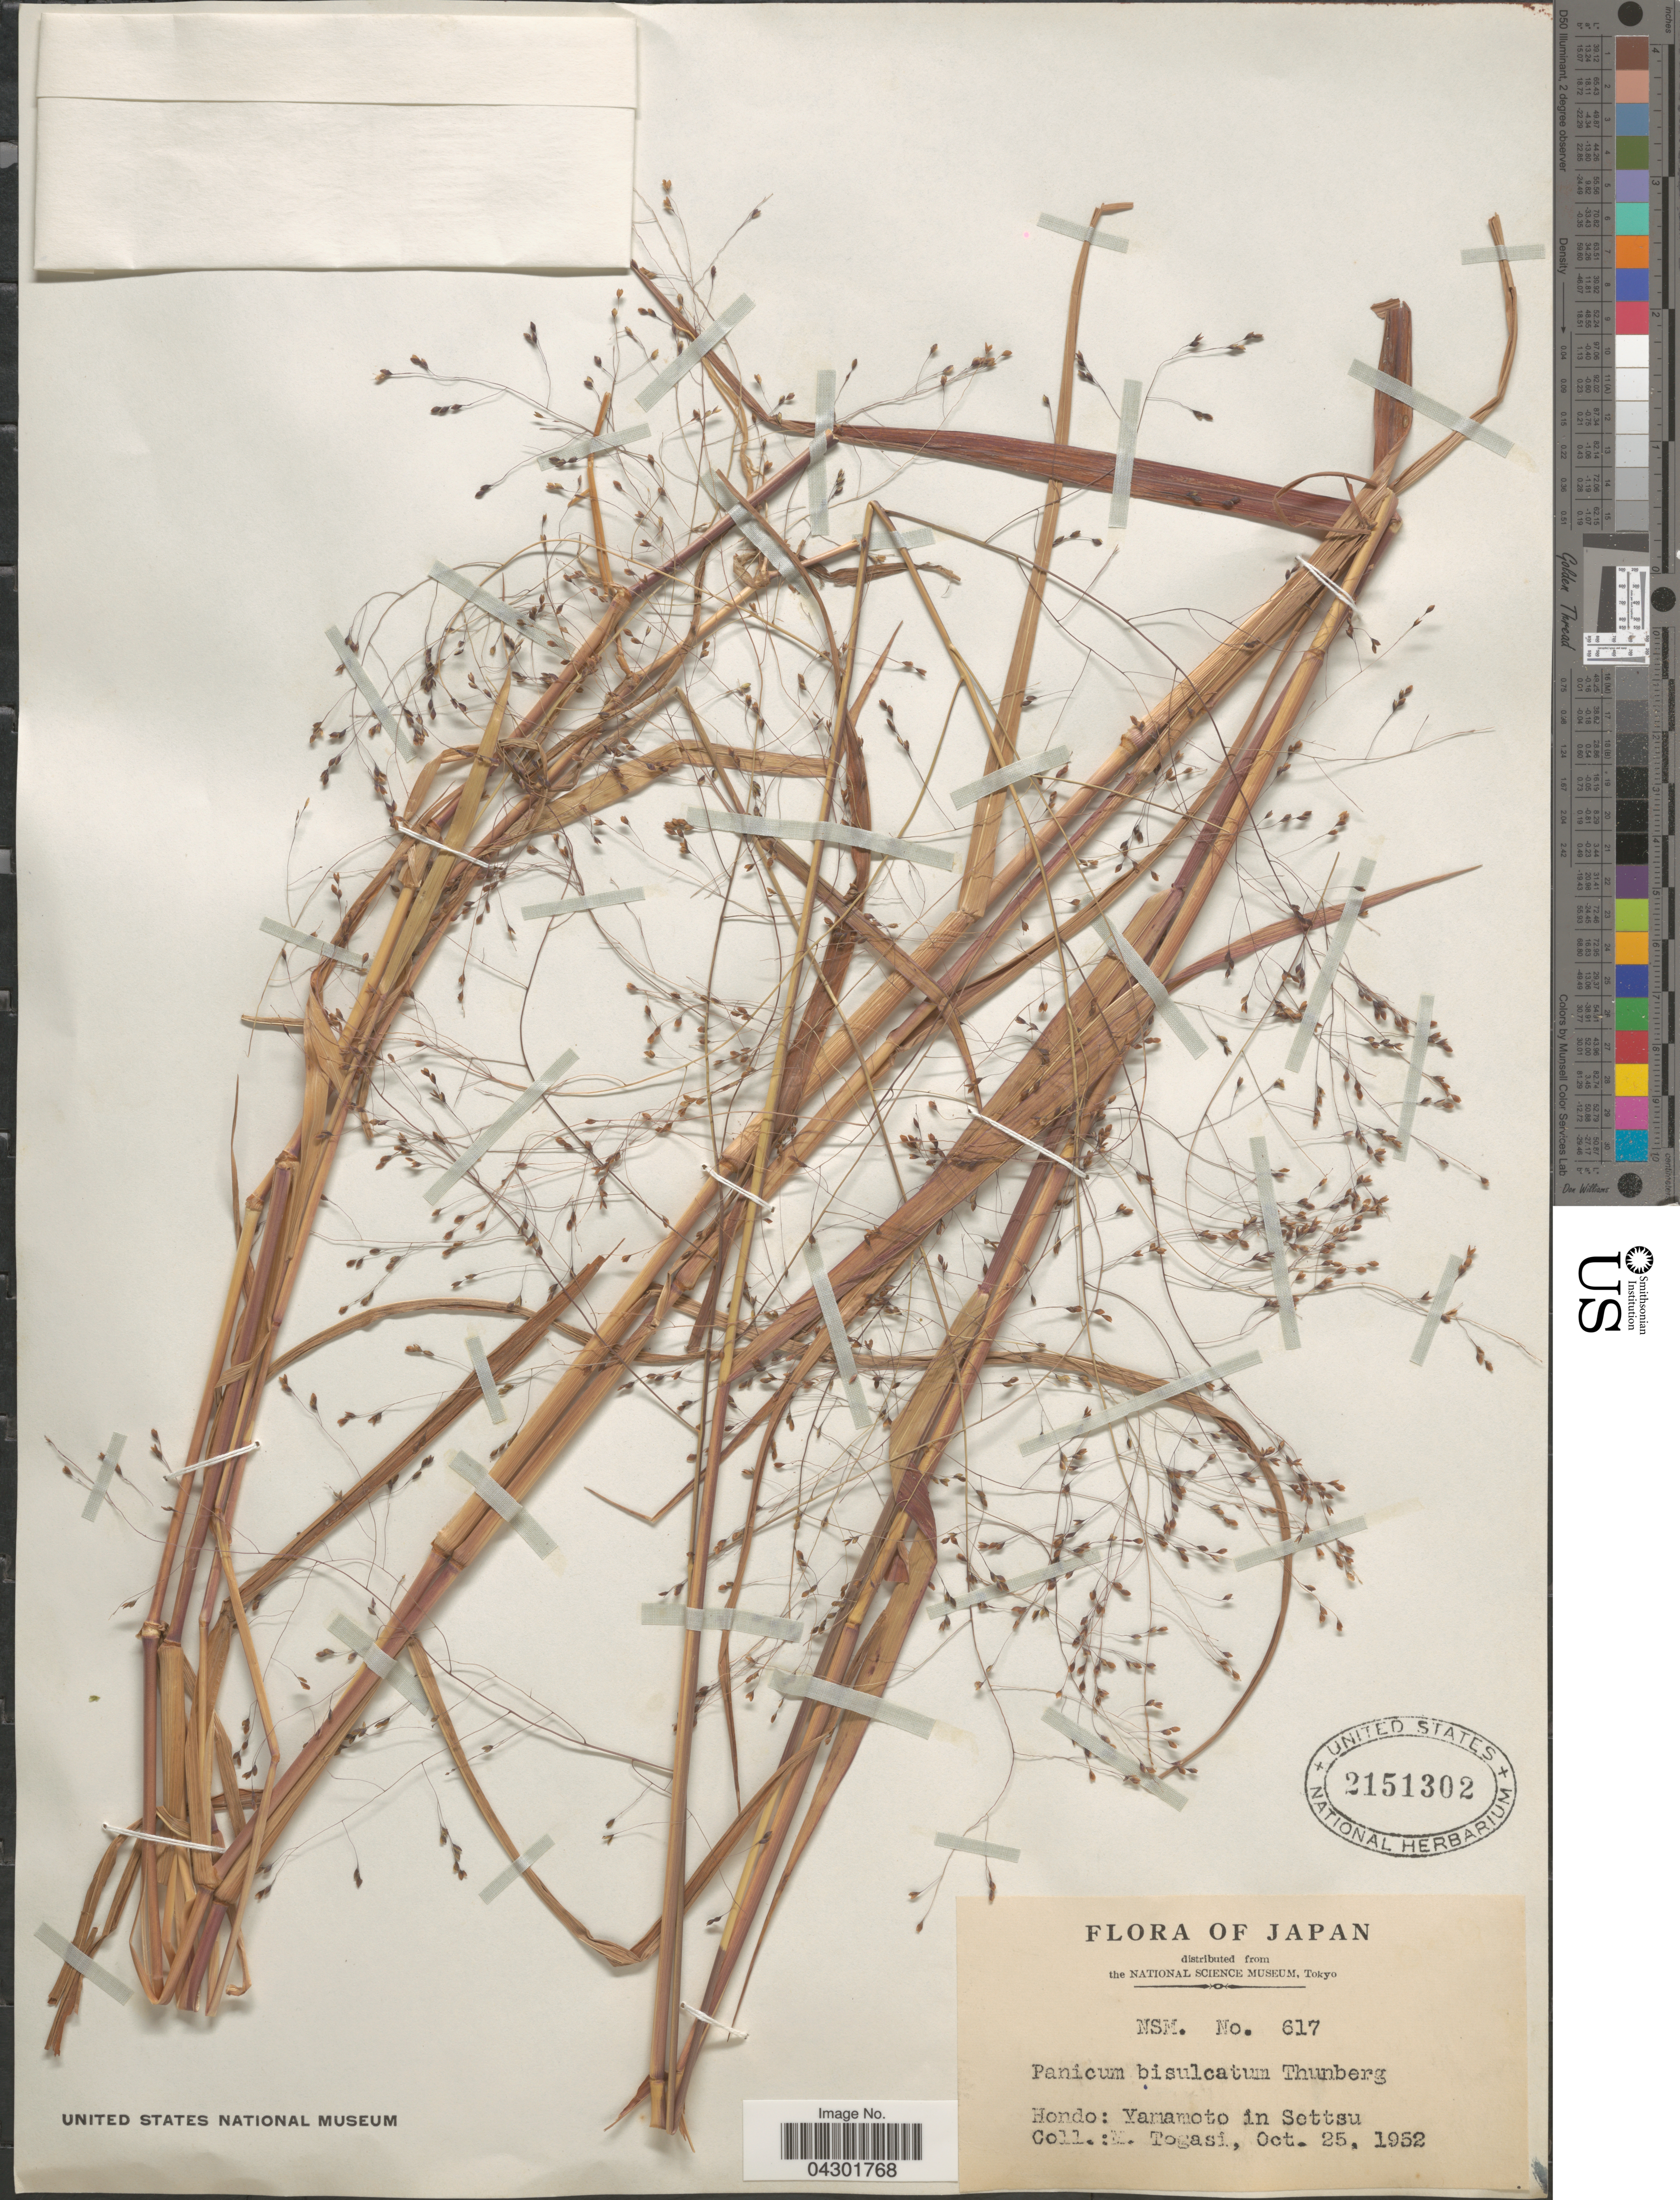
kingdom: Plantae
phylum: Tracheophyta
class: Liliopsida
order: Poales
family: Poaceae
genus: Panicum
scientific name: Panicum bisulcatum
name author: Thunb.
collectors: M. Togasi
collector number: NSM617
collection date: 1952-10-25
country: Japan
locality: Hondo: Yamamoto in Settsu.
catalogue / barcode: US 2151302